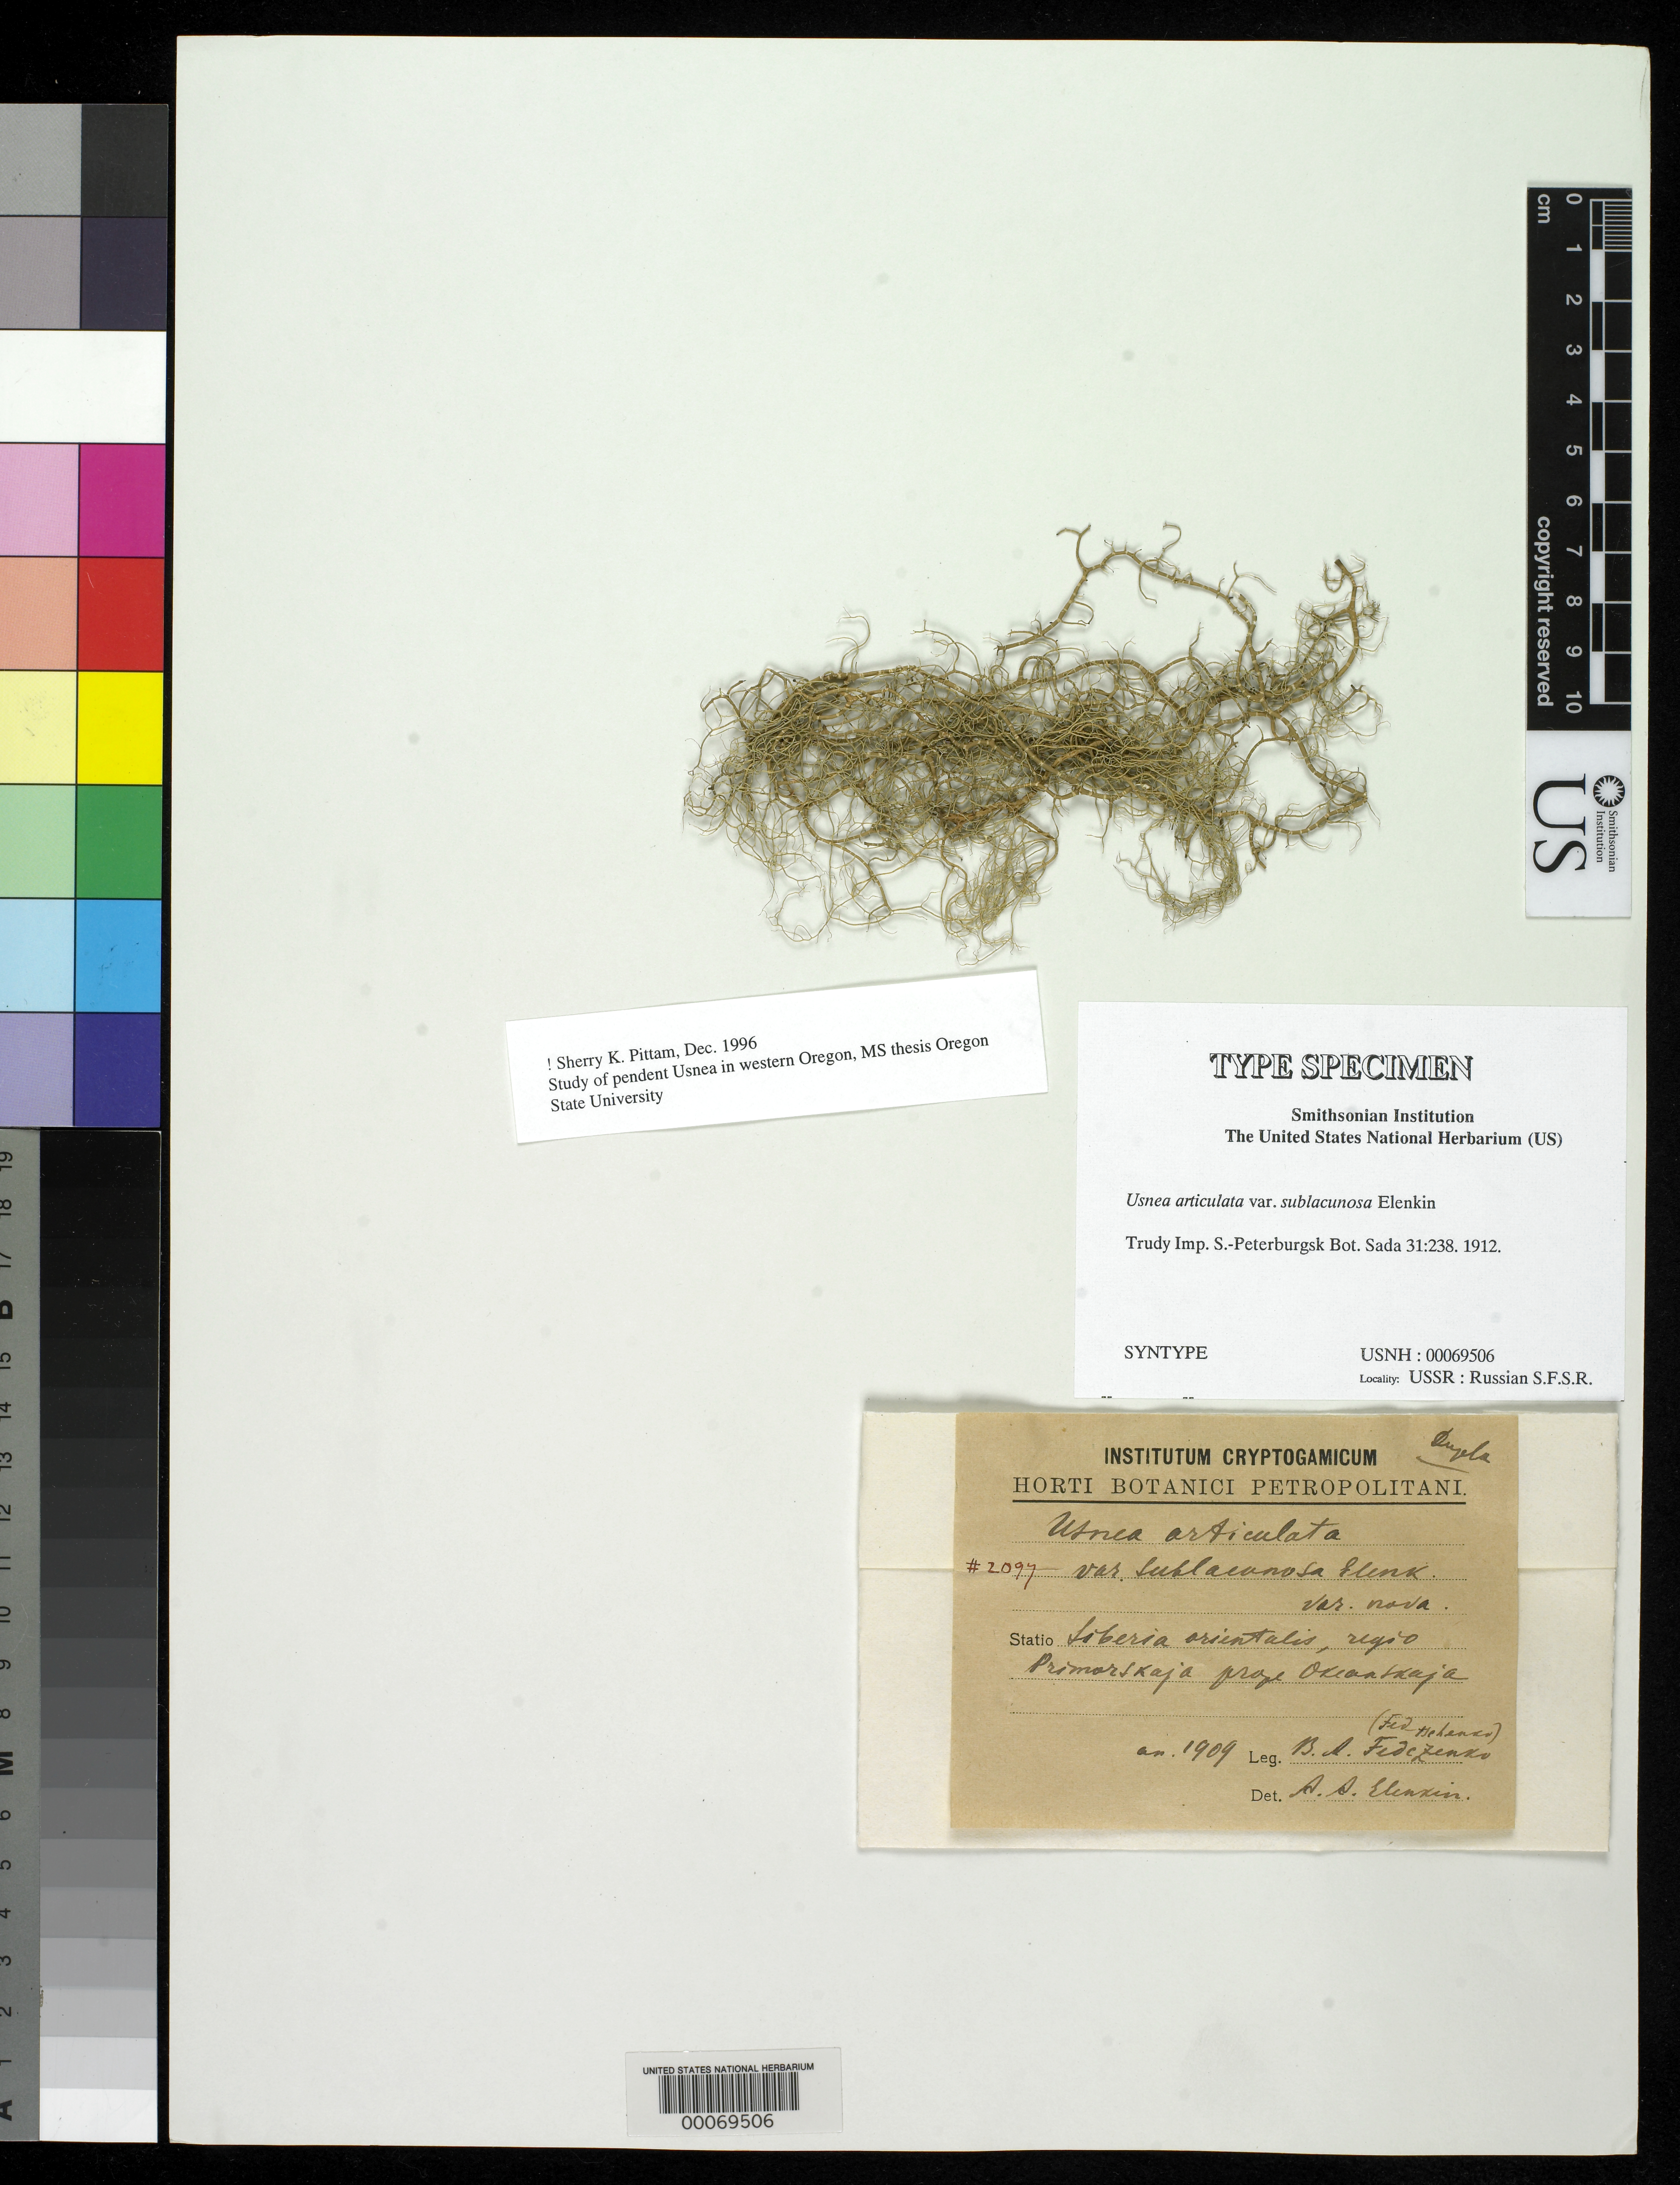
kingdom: Fungi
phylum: Ascomycota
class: Lecanoromycetes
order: Lecanorales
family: Parmeliaceae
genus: Usnea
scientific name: Usnea articulata var. sublacunosa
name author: Elenkin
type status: Syntype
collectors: B. Fedtchenko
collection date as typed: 1909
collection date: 1909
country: Russian Federation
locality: Siberia, Regio Primarskaja prope Okeanskaja. [Siberia, Primarskaja Region near Okeanskaja.]